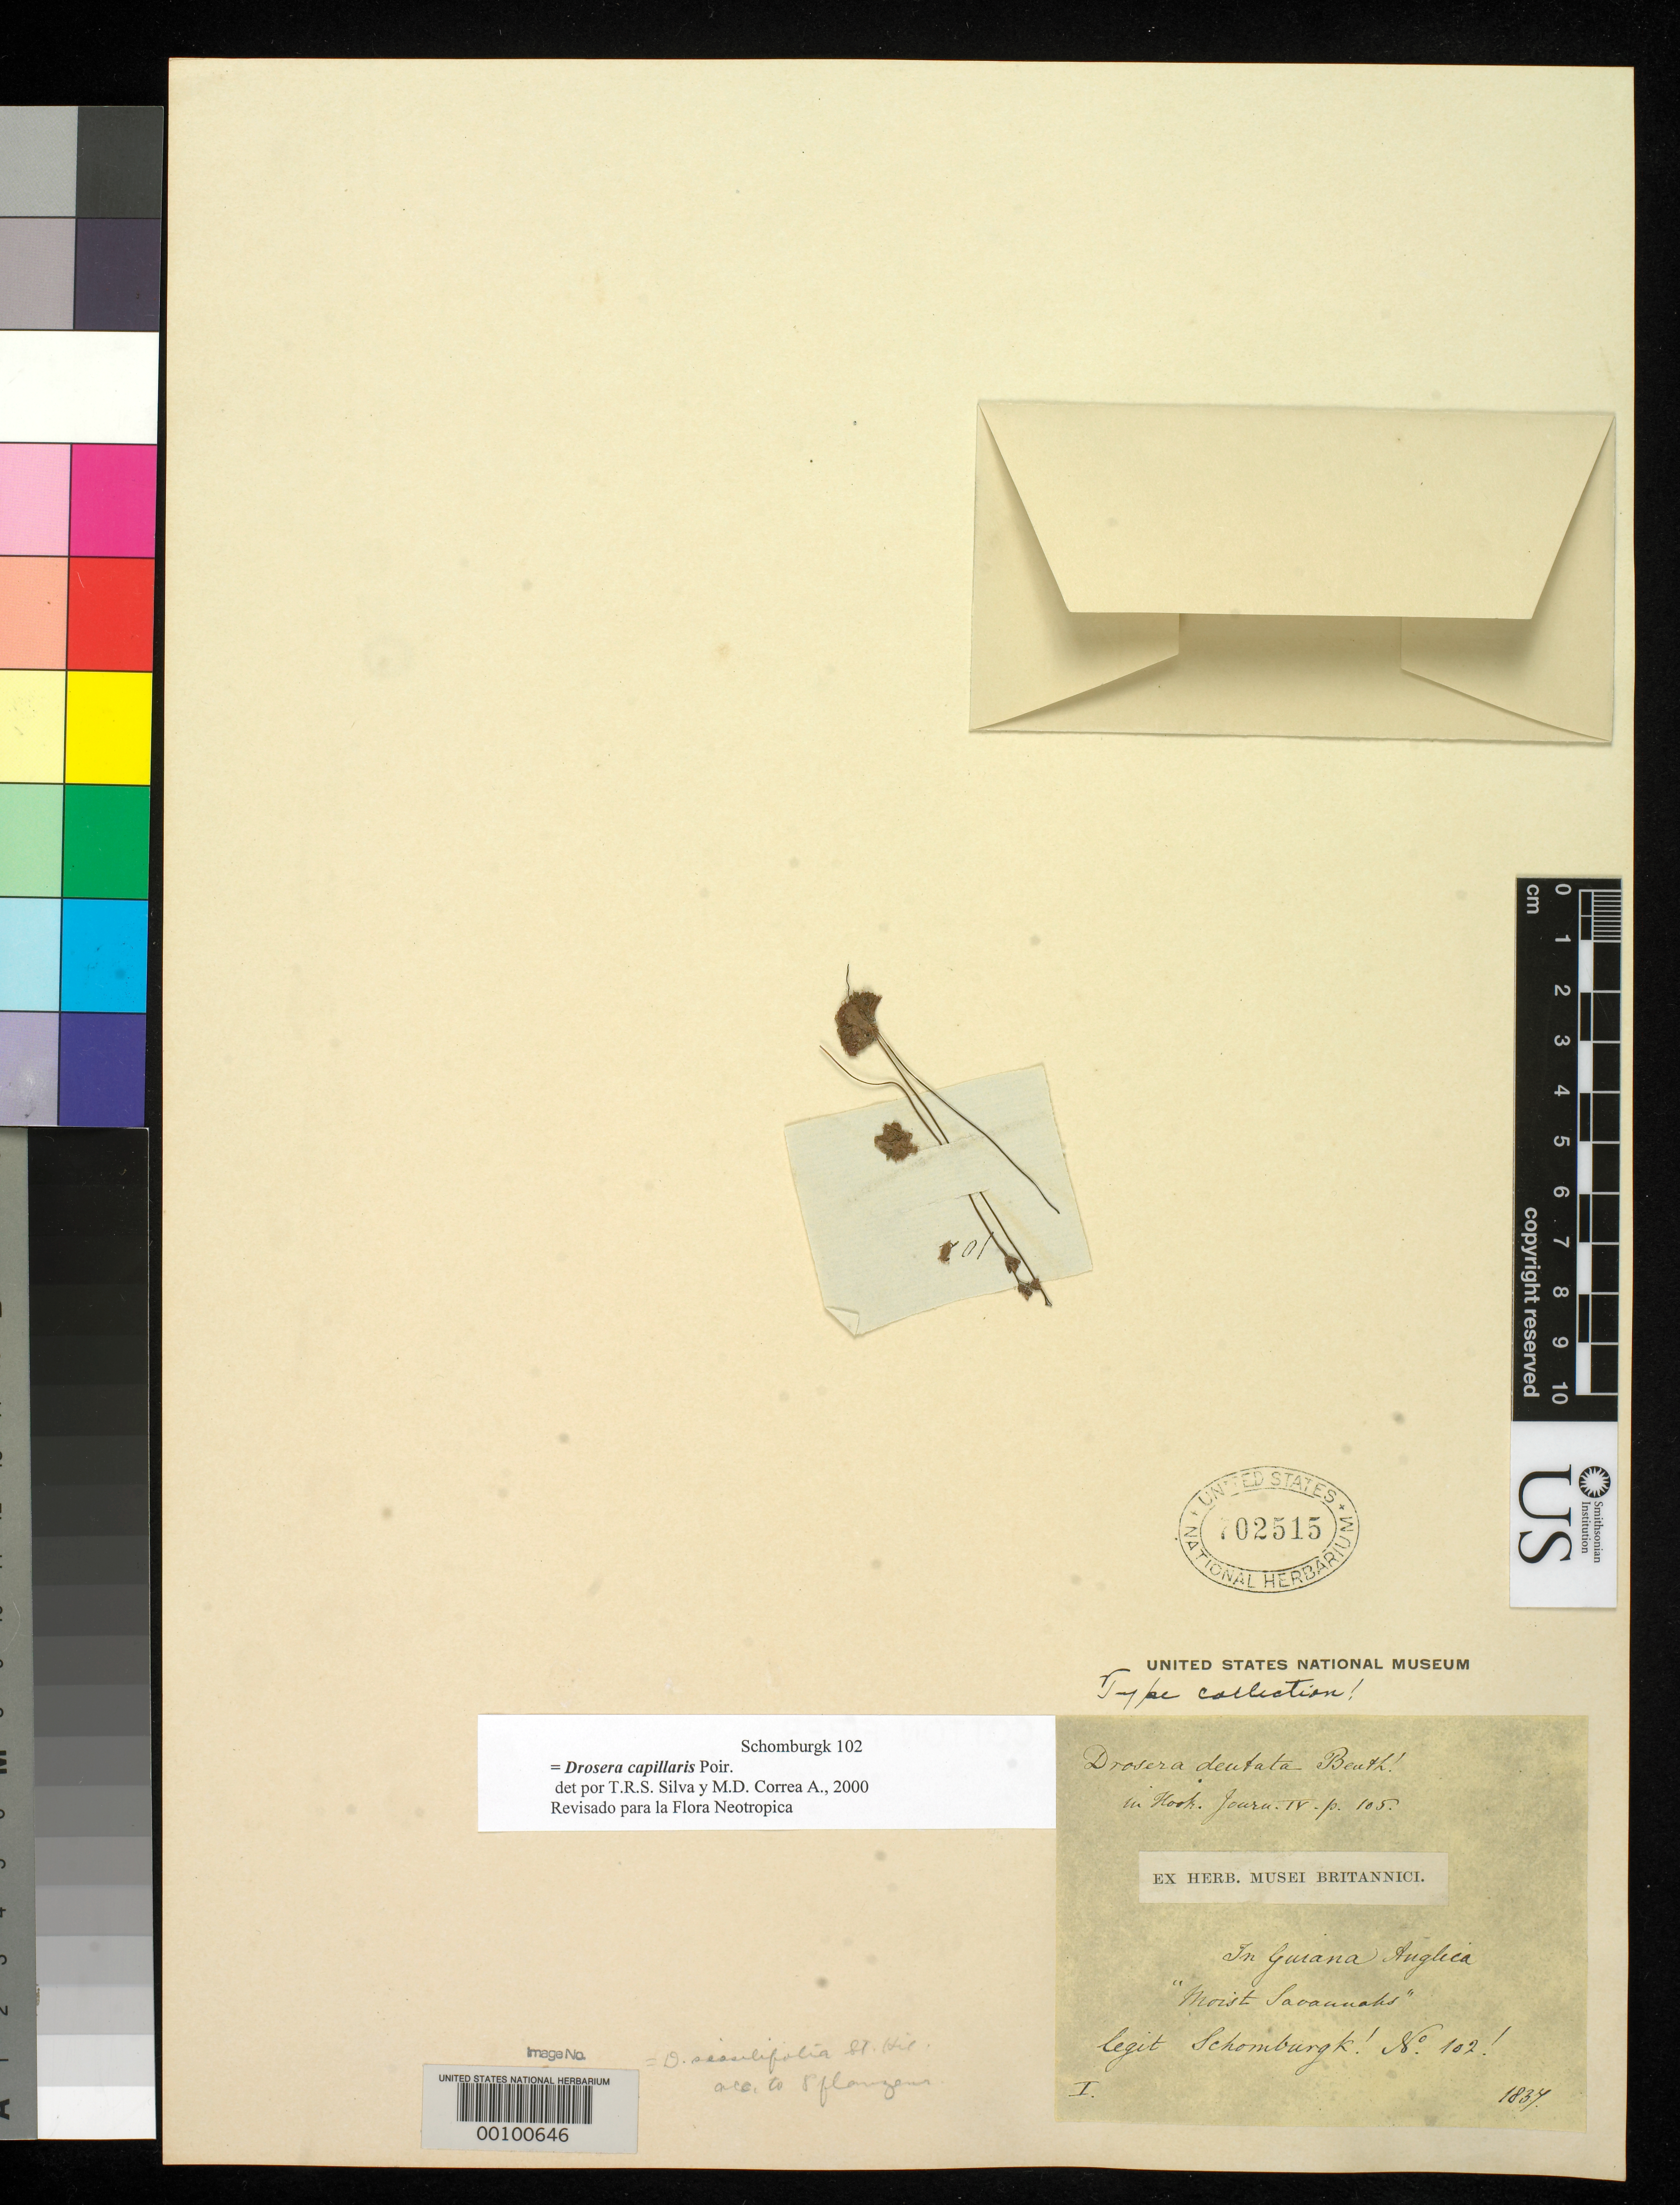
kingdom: Plantae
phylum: Tracheophyta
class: Magnoliopsida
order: Caryophyllales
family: Droseraceae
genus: Drosera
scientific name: Drosera dentata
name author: Benth.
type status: Isotype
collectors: R. H. Schomburgk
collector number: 102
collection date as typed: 1837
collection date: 1837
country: Guyana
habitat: "Moist savannahs"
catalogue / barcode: US 702515